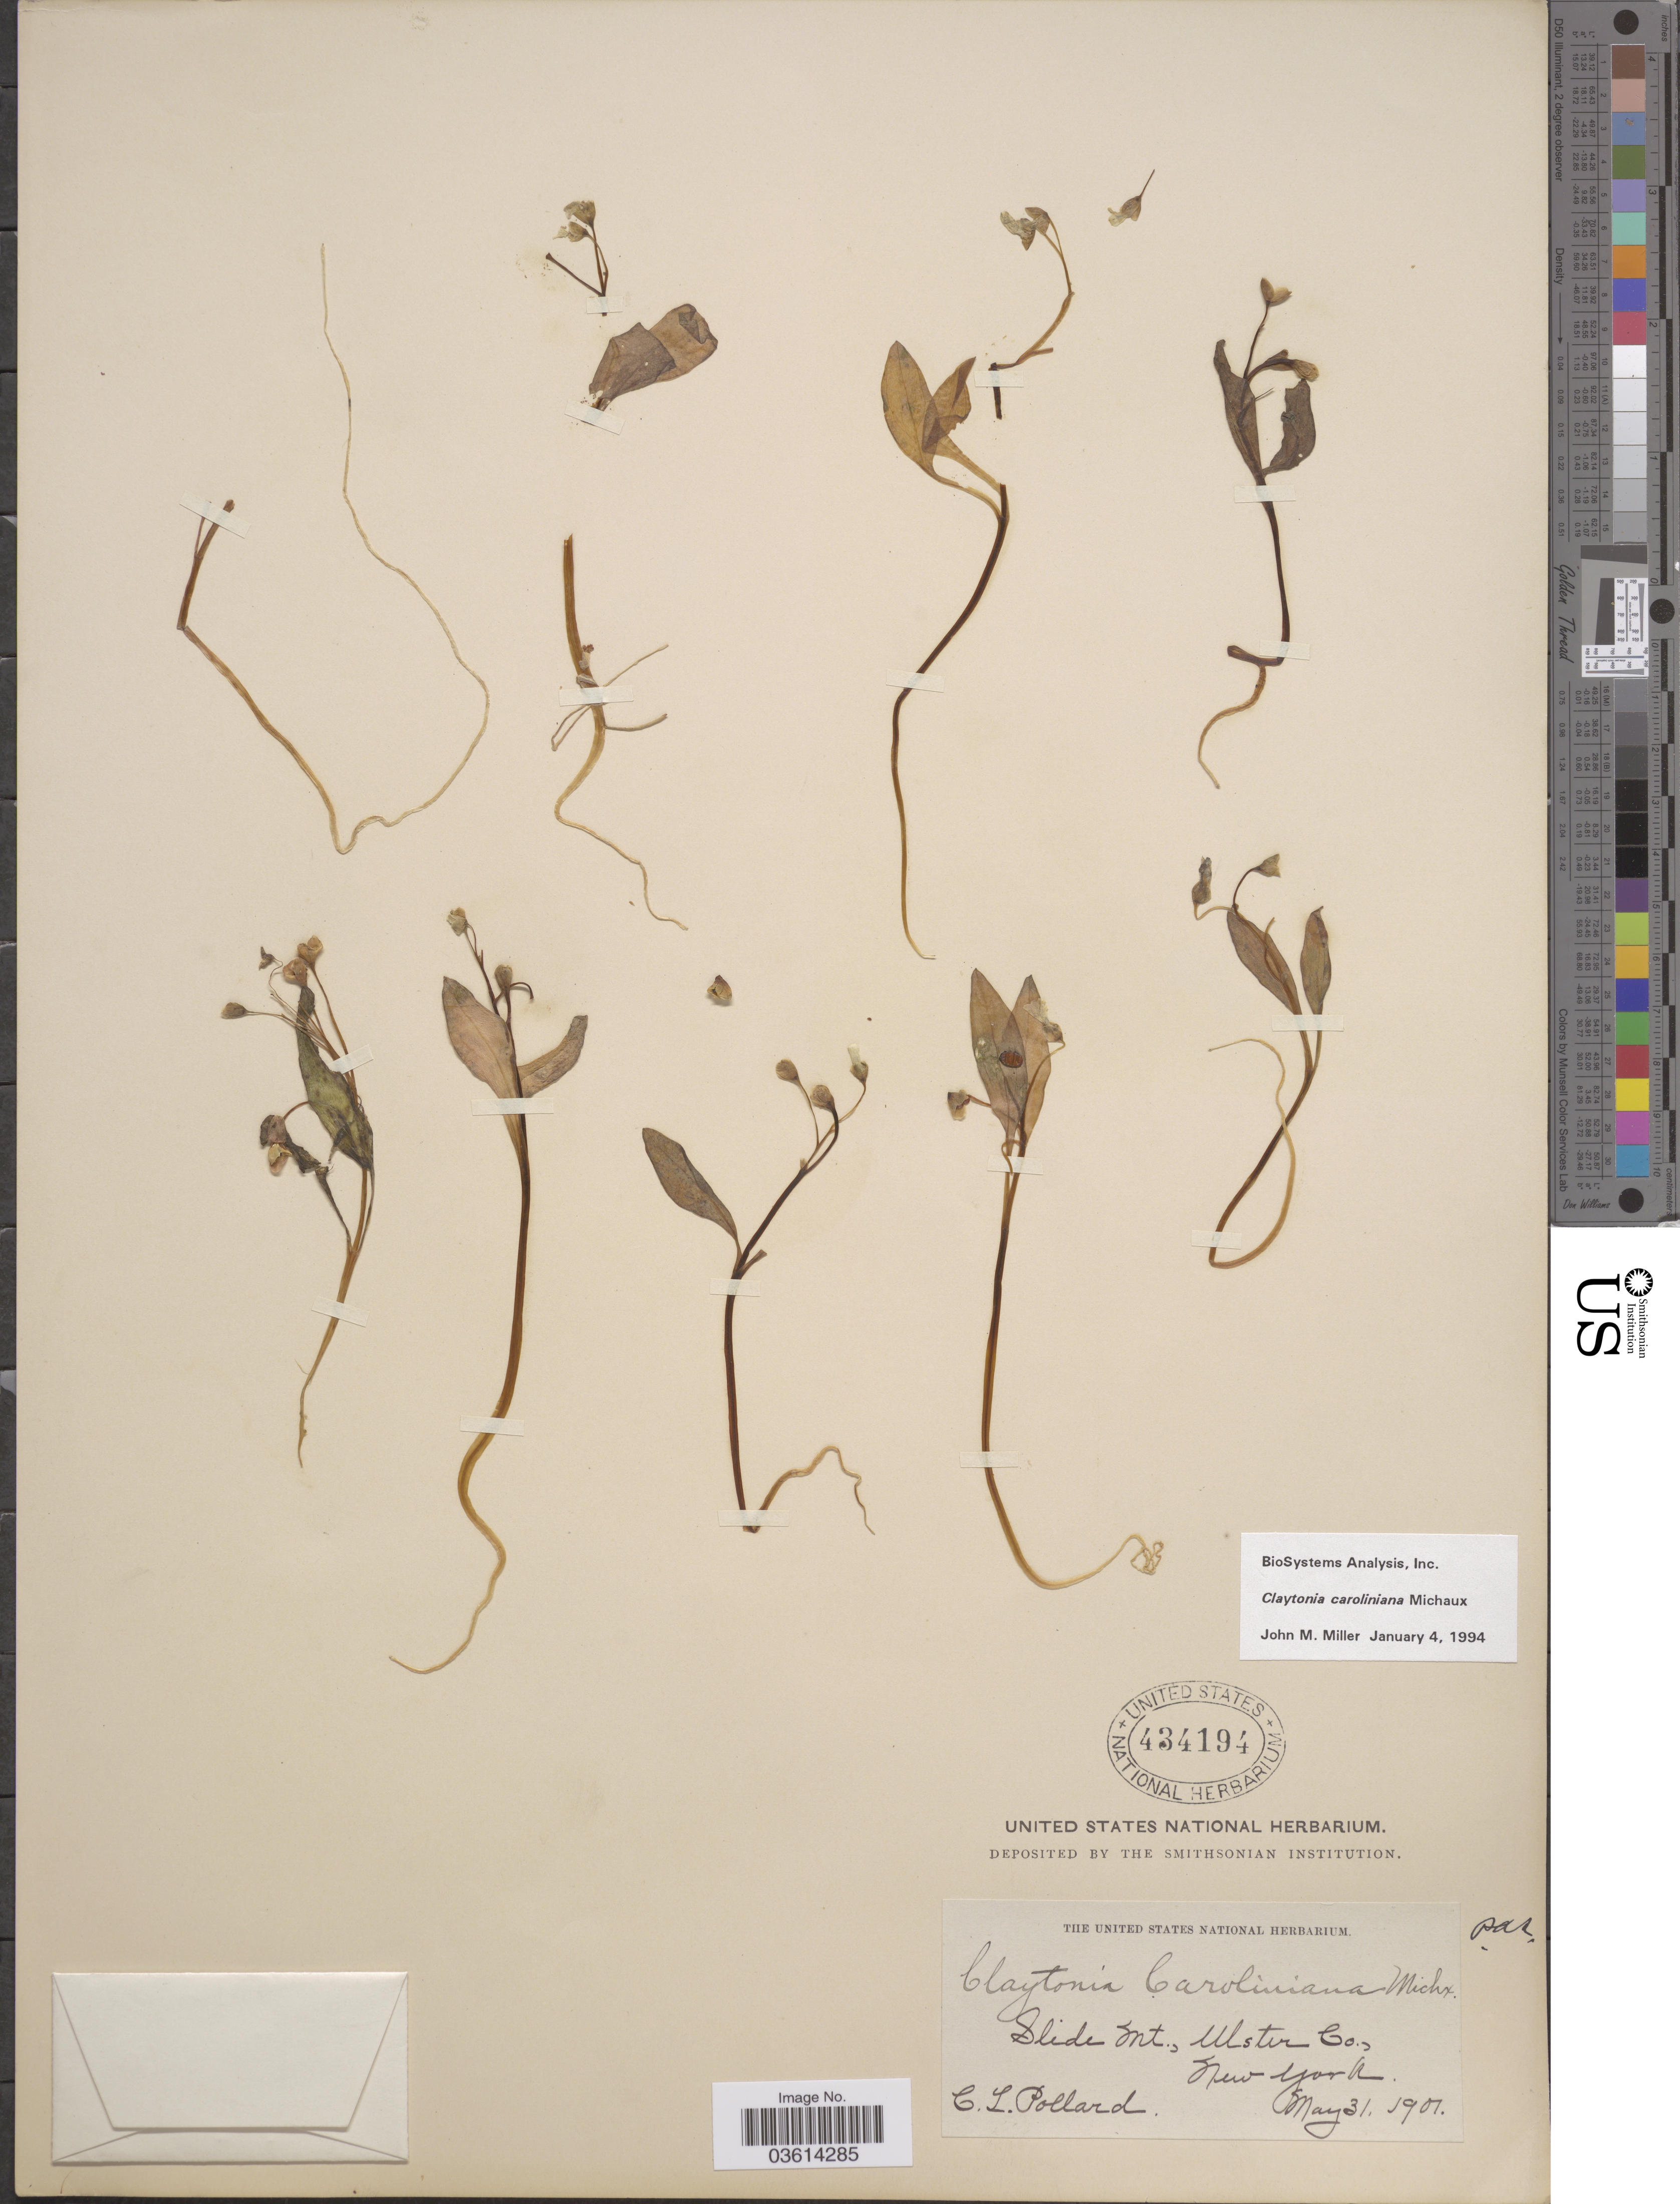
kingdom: Plantae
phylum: Tracheophyta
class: Magnoliopsida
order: Caryophyllales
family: Montiaceae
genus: Claytonia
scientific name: Claytonia caroliniana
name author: Michx.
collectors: C. L. Pollard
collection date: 1901-05-31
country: United States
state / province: New York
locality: Slide Mt., Ulster Co.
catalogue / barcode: US 434194